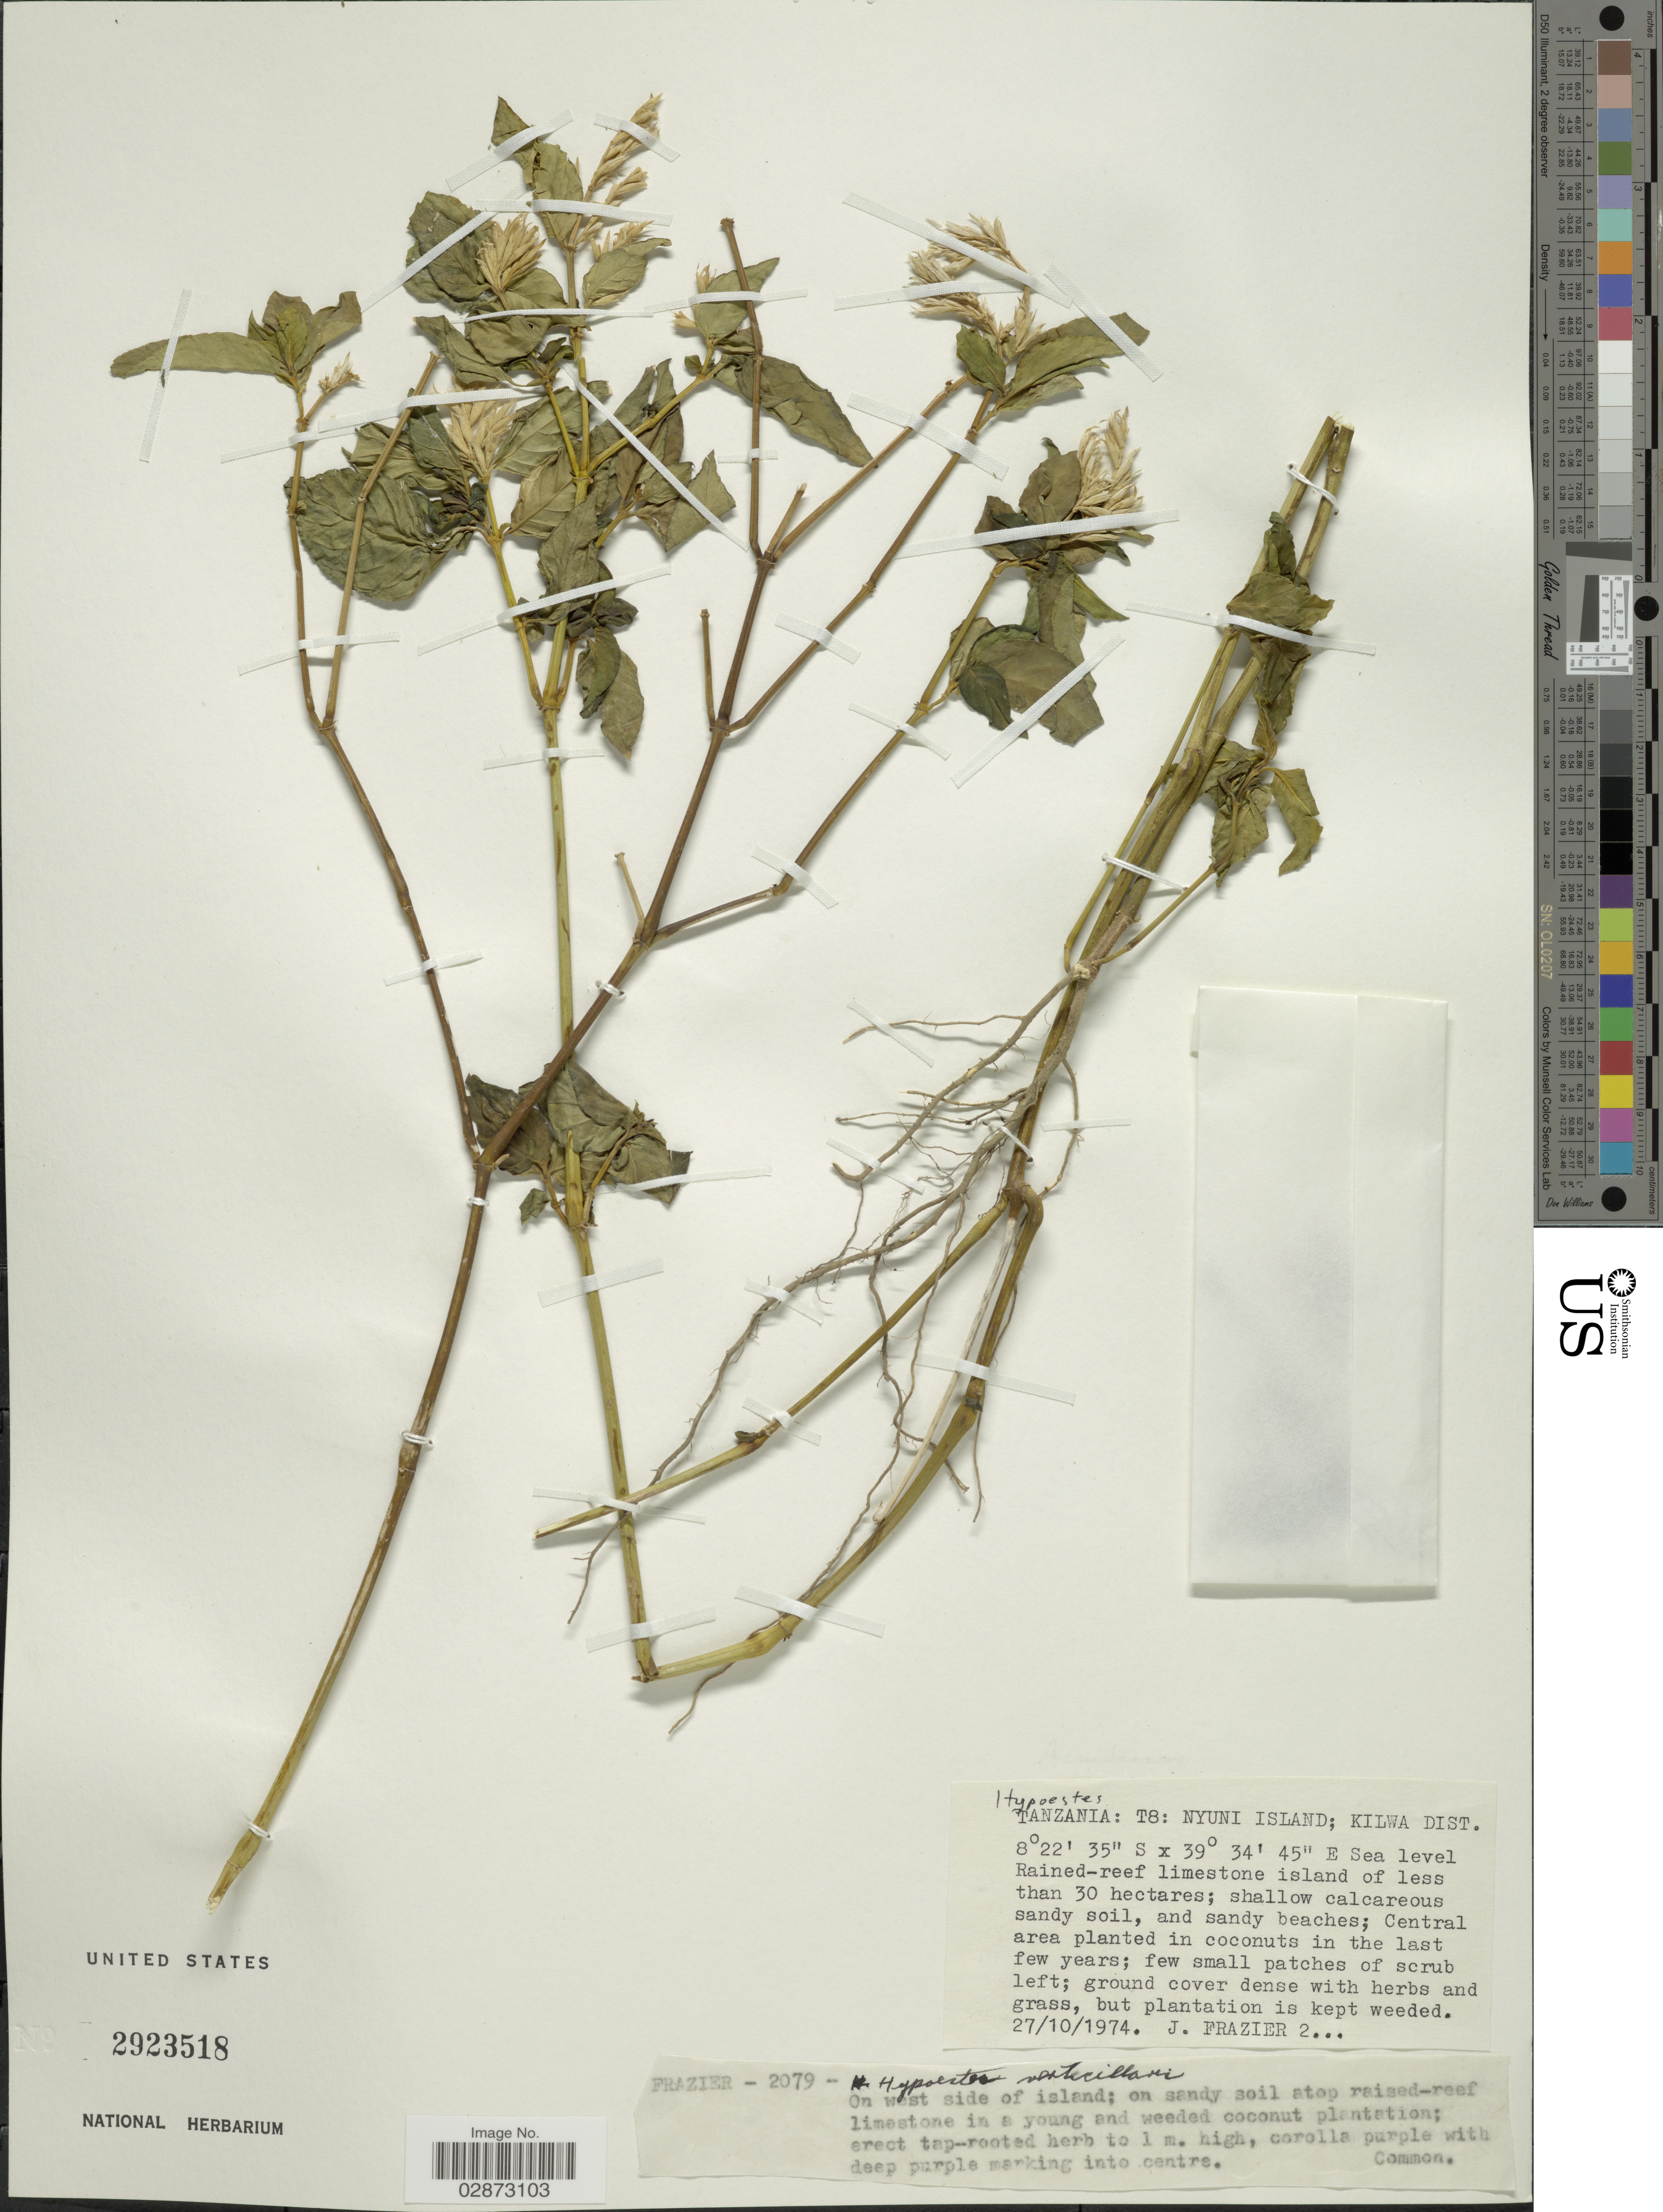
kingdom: Plantae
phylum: Tracheophyta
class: Magnoliopsida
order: Lamiales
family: Acanthaceae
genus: Hypoestes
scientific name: Hypoestes verticillaris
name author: (L. f.) Sol.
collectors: J. Frazier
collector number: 2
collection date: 1974-10-27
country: Tanzania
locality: T8: Nyuni Island; Kilwa Dist.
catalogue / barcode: US 2923518